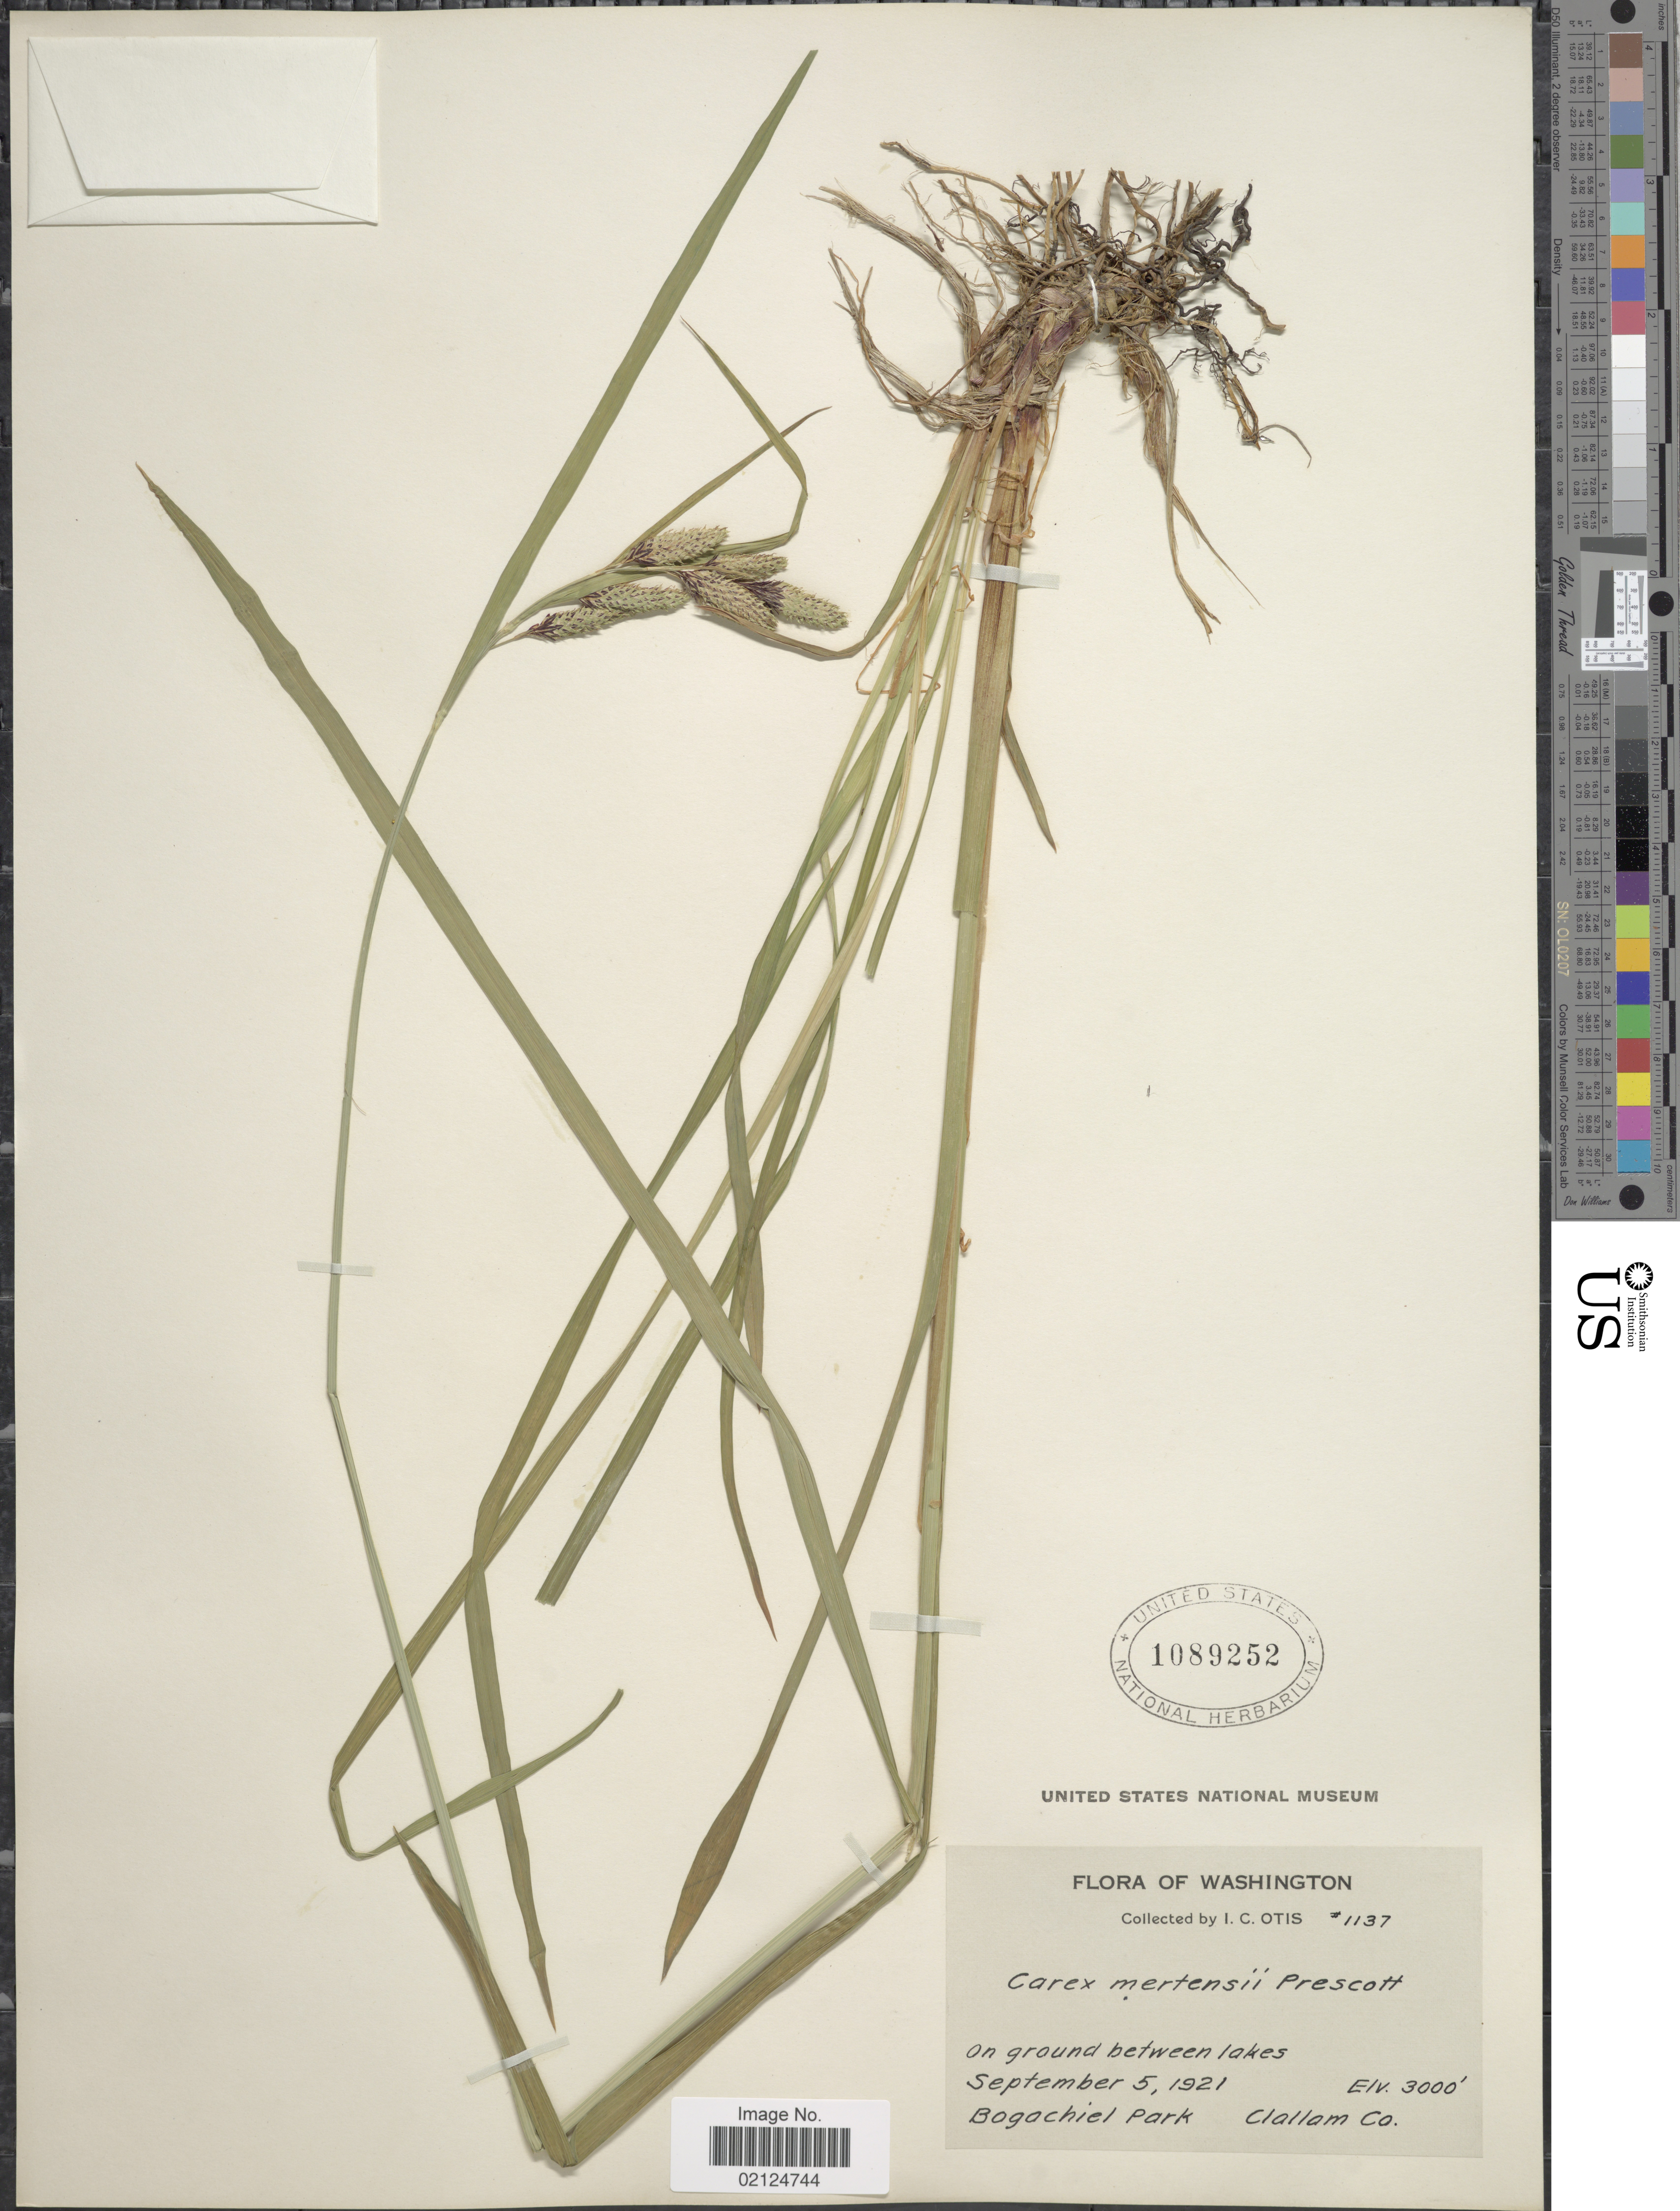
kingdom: Plantae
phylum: Tracheophyta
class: Liliopsida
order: Poales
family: Cyperaceae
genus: Carex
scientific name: Carex mertensii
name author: J.D. Prescott ex Bong.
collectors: I. C. Otis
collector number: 1137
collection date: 1921-09-05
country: United States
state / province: Washington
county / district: Clallam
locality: On ground between lakes, Bogachiel Park, Clallam Co.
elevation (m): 914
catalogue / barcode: US 1089252